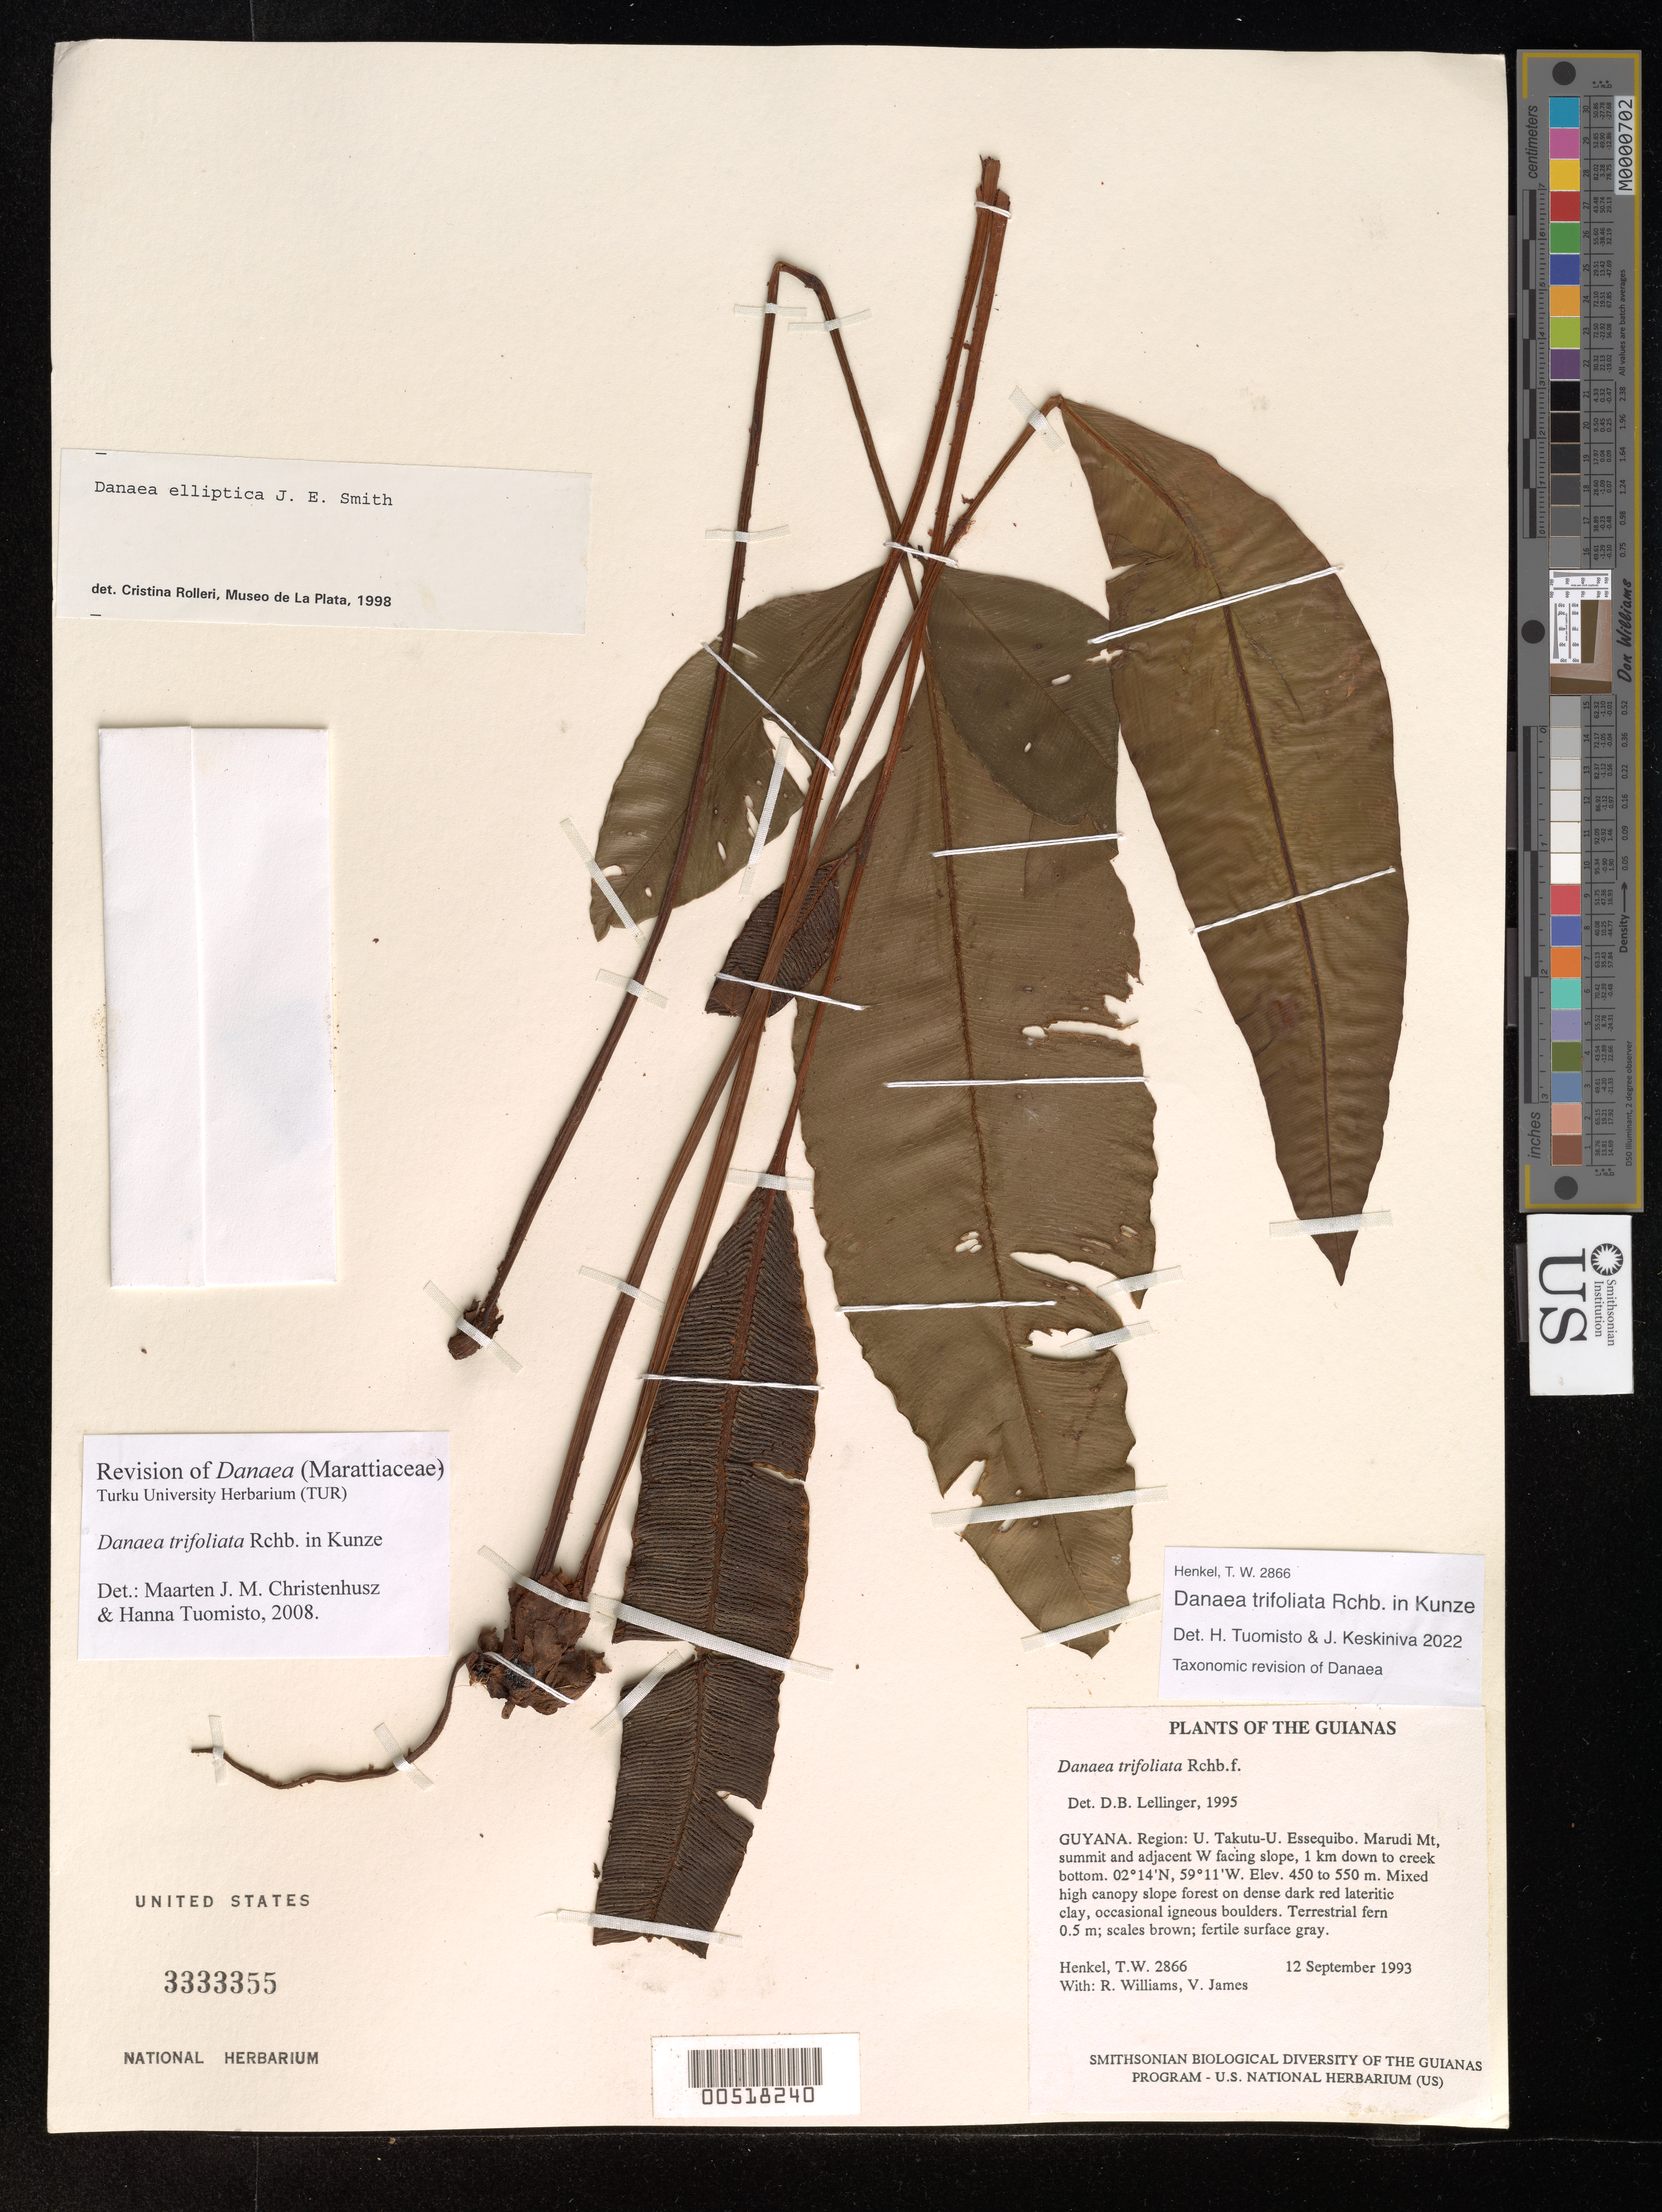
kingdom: Plantae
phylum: Tracheophyta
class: Polypodiopsida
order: Marattiales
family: Marattiaceae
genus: Danaea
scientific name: Danaea trifoliata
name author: Rchb. ex Kunze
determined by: Lellinger, David B., (BOT), Smithsonian Institution - National Museum of Natural History (UNITED STATES)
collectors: T. Henkel, R. Williams & V. James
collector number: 2866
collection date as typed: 12 September 1993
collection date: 1993-09-12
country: Guyana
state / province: U. Takutu-U. Essequibo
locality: Marudi Mt, summit and adjacent W facing slope, 1 km down to creek bottom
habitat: Mixed high canopy slope forest on dense dark red lateritic clay, occasional igneous boulders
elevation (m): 450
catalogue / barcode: US 3333355